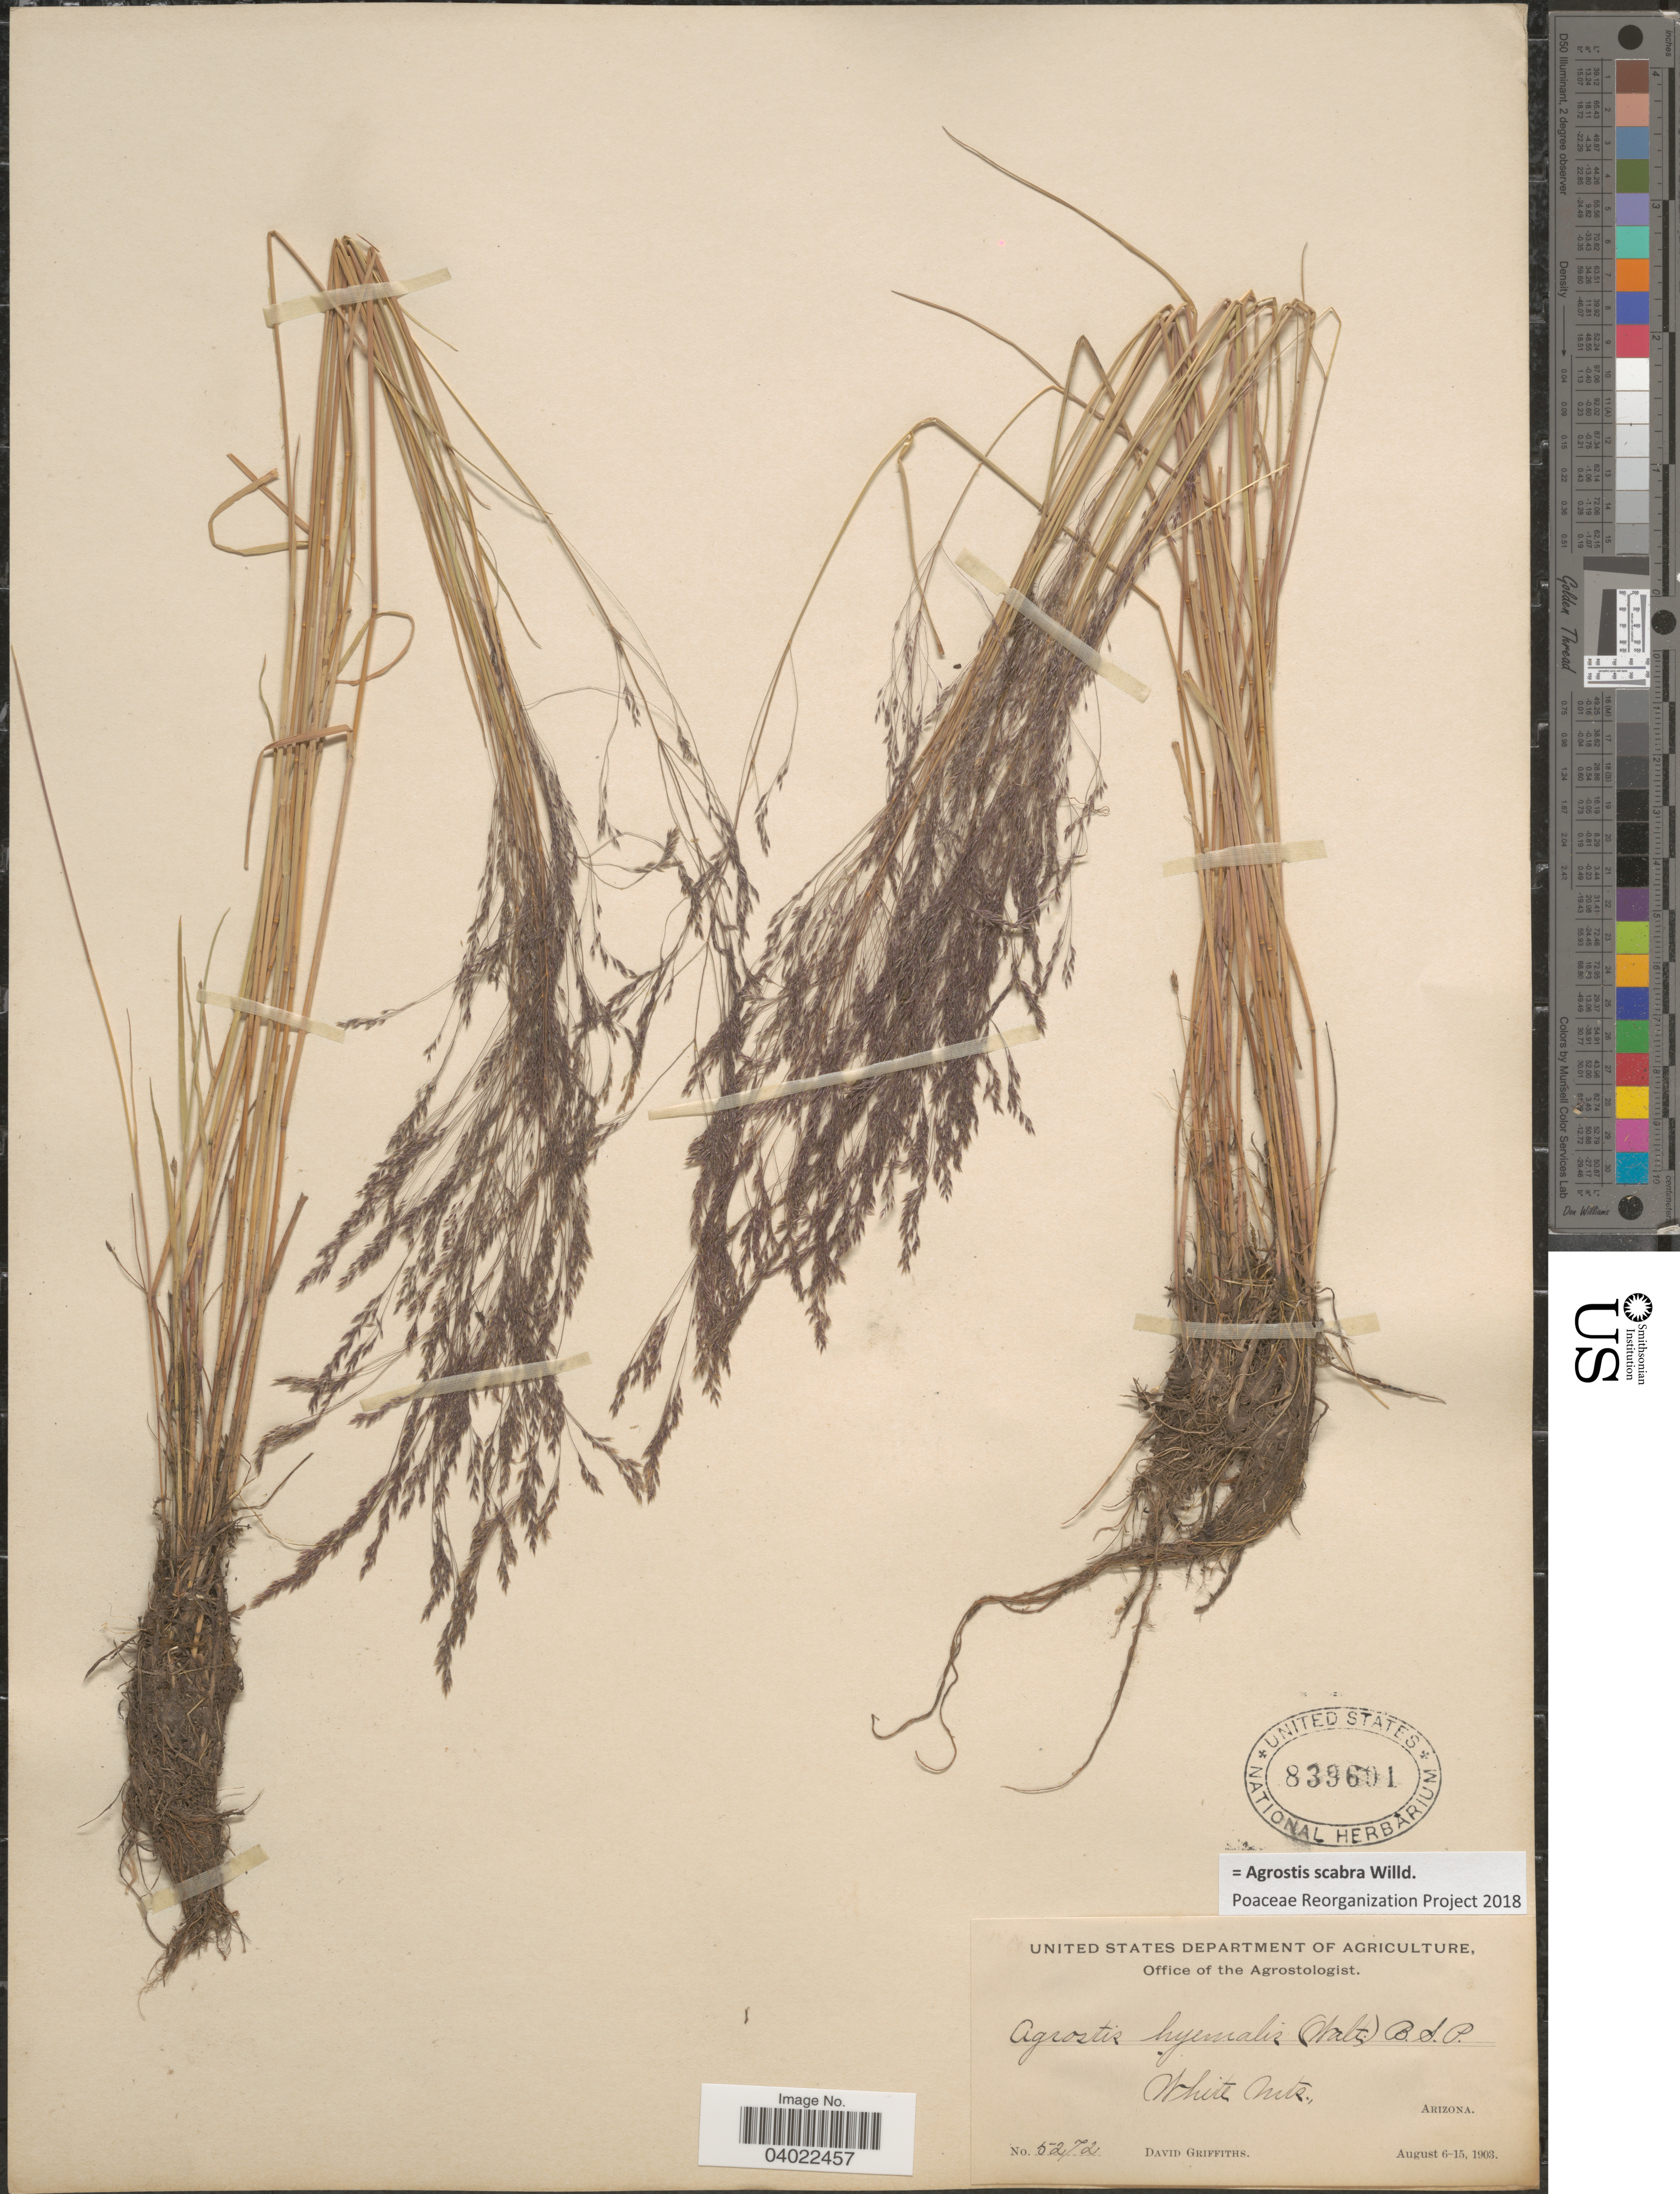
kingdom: Plantae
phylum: Tracheophyta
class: Liliopsida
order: Poales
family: Poaceae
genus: Agrostis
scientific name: Agrostis scabra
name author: Willd.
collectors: D. Griffiths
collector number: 5272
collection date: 1903-08-06/1903-08-15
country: United States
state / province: Arizona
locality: White Mts.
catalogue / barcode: US 839601